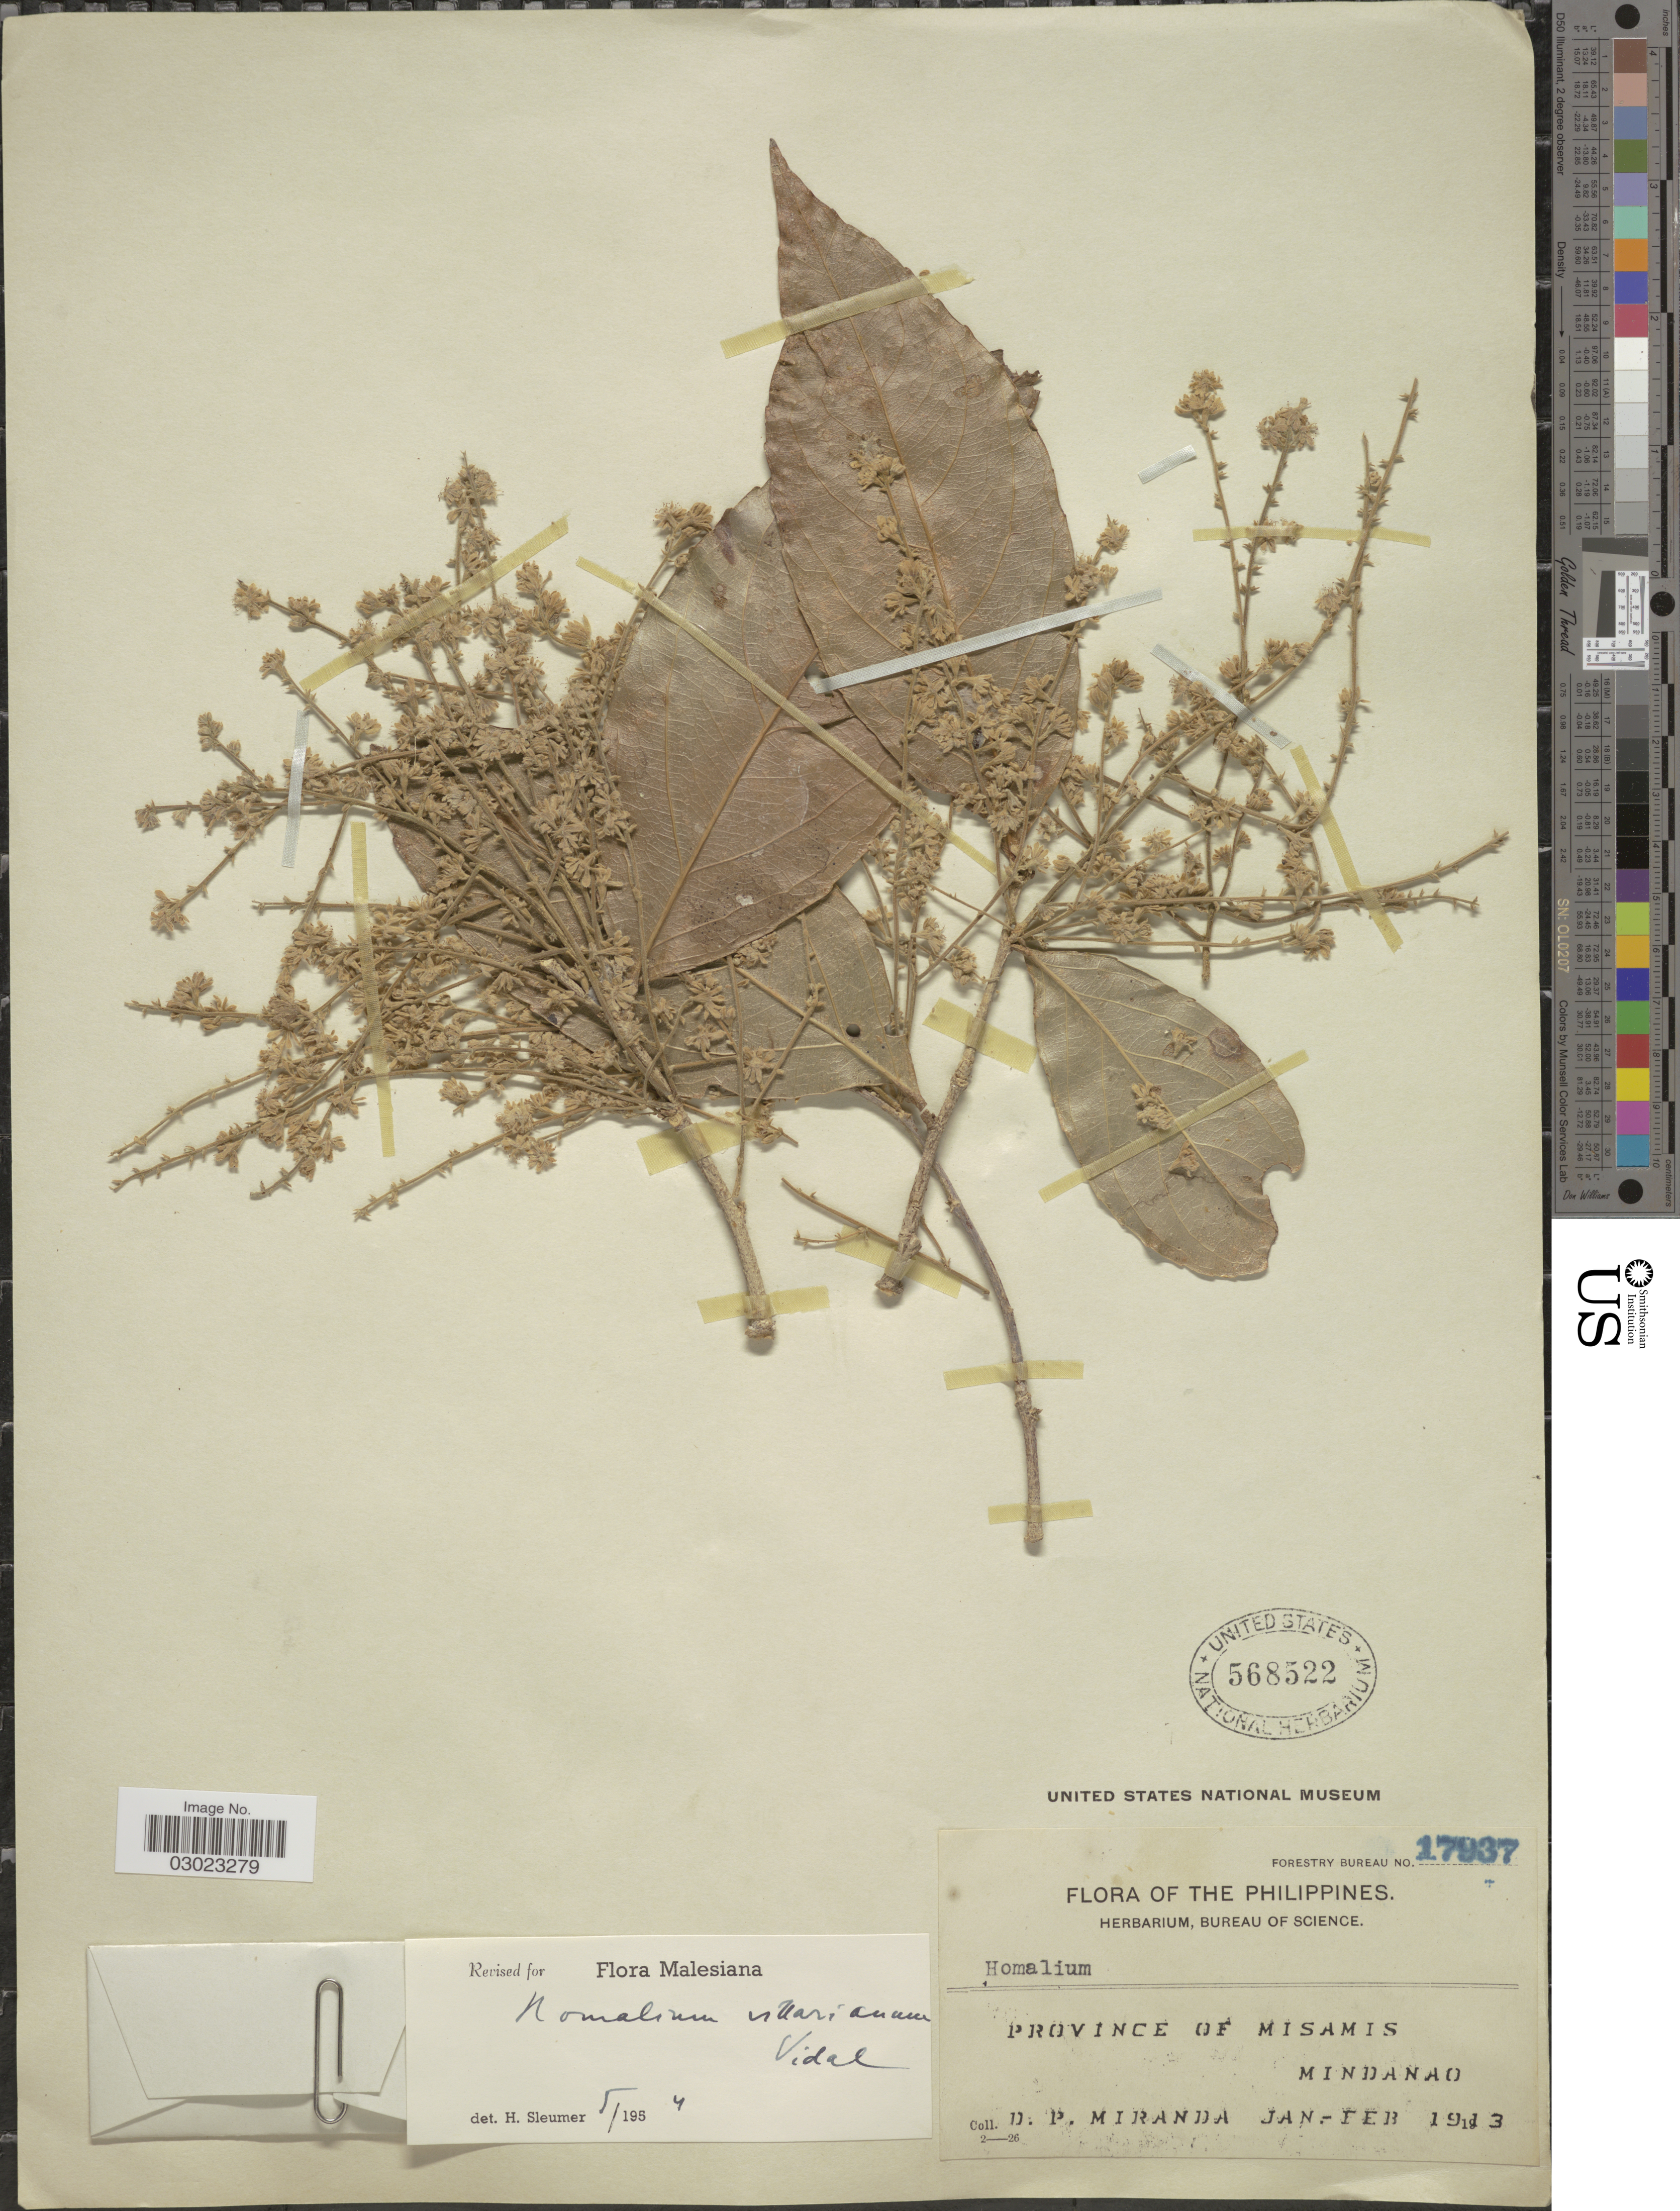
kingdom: Plantae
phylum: Tracheophyta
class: Magnoliopsida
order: Malpighiales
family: Salicaceae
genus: Homalium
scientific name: Homalium villarianum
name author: S. Vidal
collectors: D. P. Miranda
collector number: Forestry Bureau 17937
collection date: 1913-01/1913-02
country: Philippines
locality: Province of Misamis, Mindanao.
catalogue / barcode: US 568522